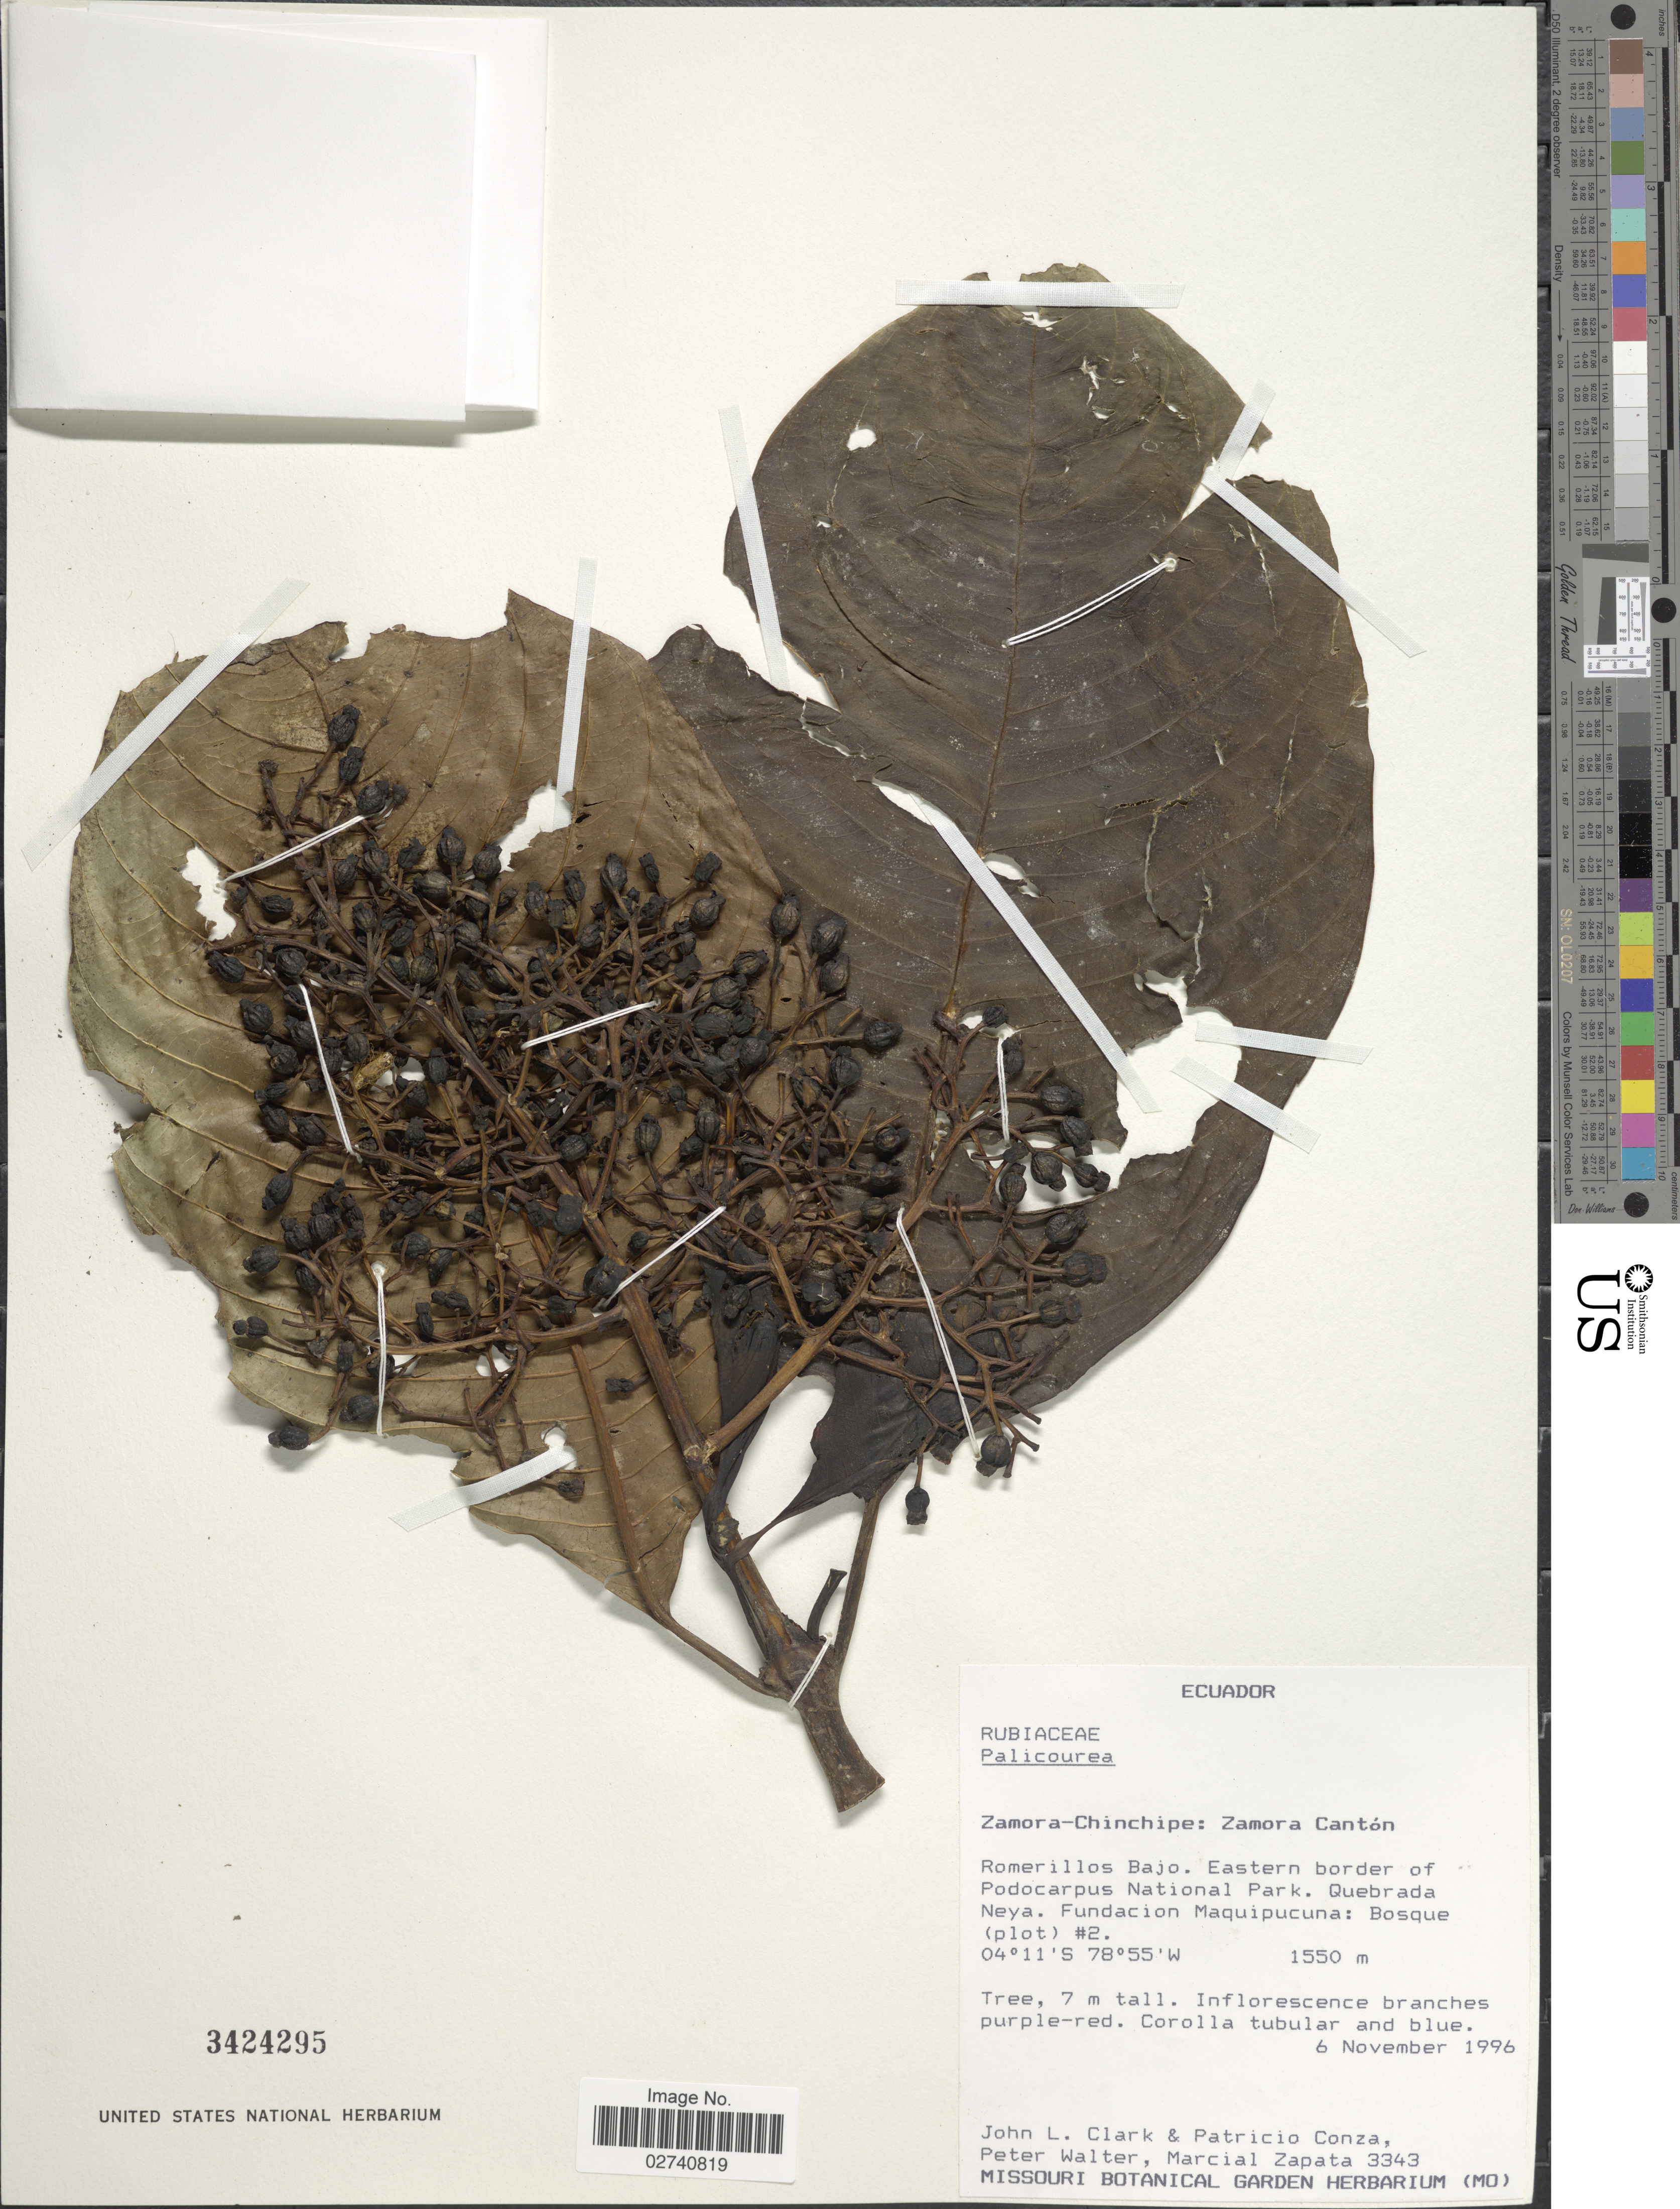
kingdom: Plantae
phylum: Tracheophyta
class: Magnoliopsida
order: Gentianales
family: Rubiaceae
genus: Palicourea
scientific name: Palicourea sp.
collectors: J. L. Clark, P. Conza, P. Walter & M. Zapata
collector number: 3343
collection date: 1996-11-06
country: Ecuador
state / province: Zamora-Chinchipe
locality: Zamora Canton. Romerillos Bajo. Eastern border of Podocarpus National Park. Quebrada Neya. Fundacion Maquipucuna: Bosque (plot) #2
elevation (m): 1550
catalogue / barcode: US 3424295